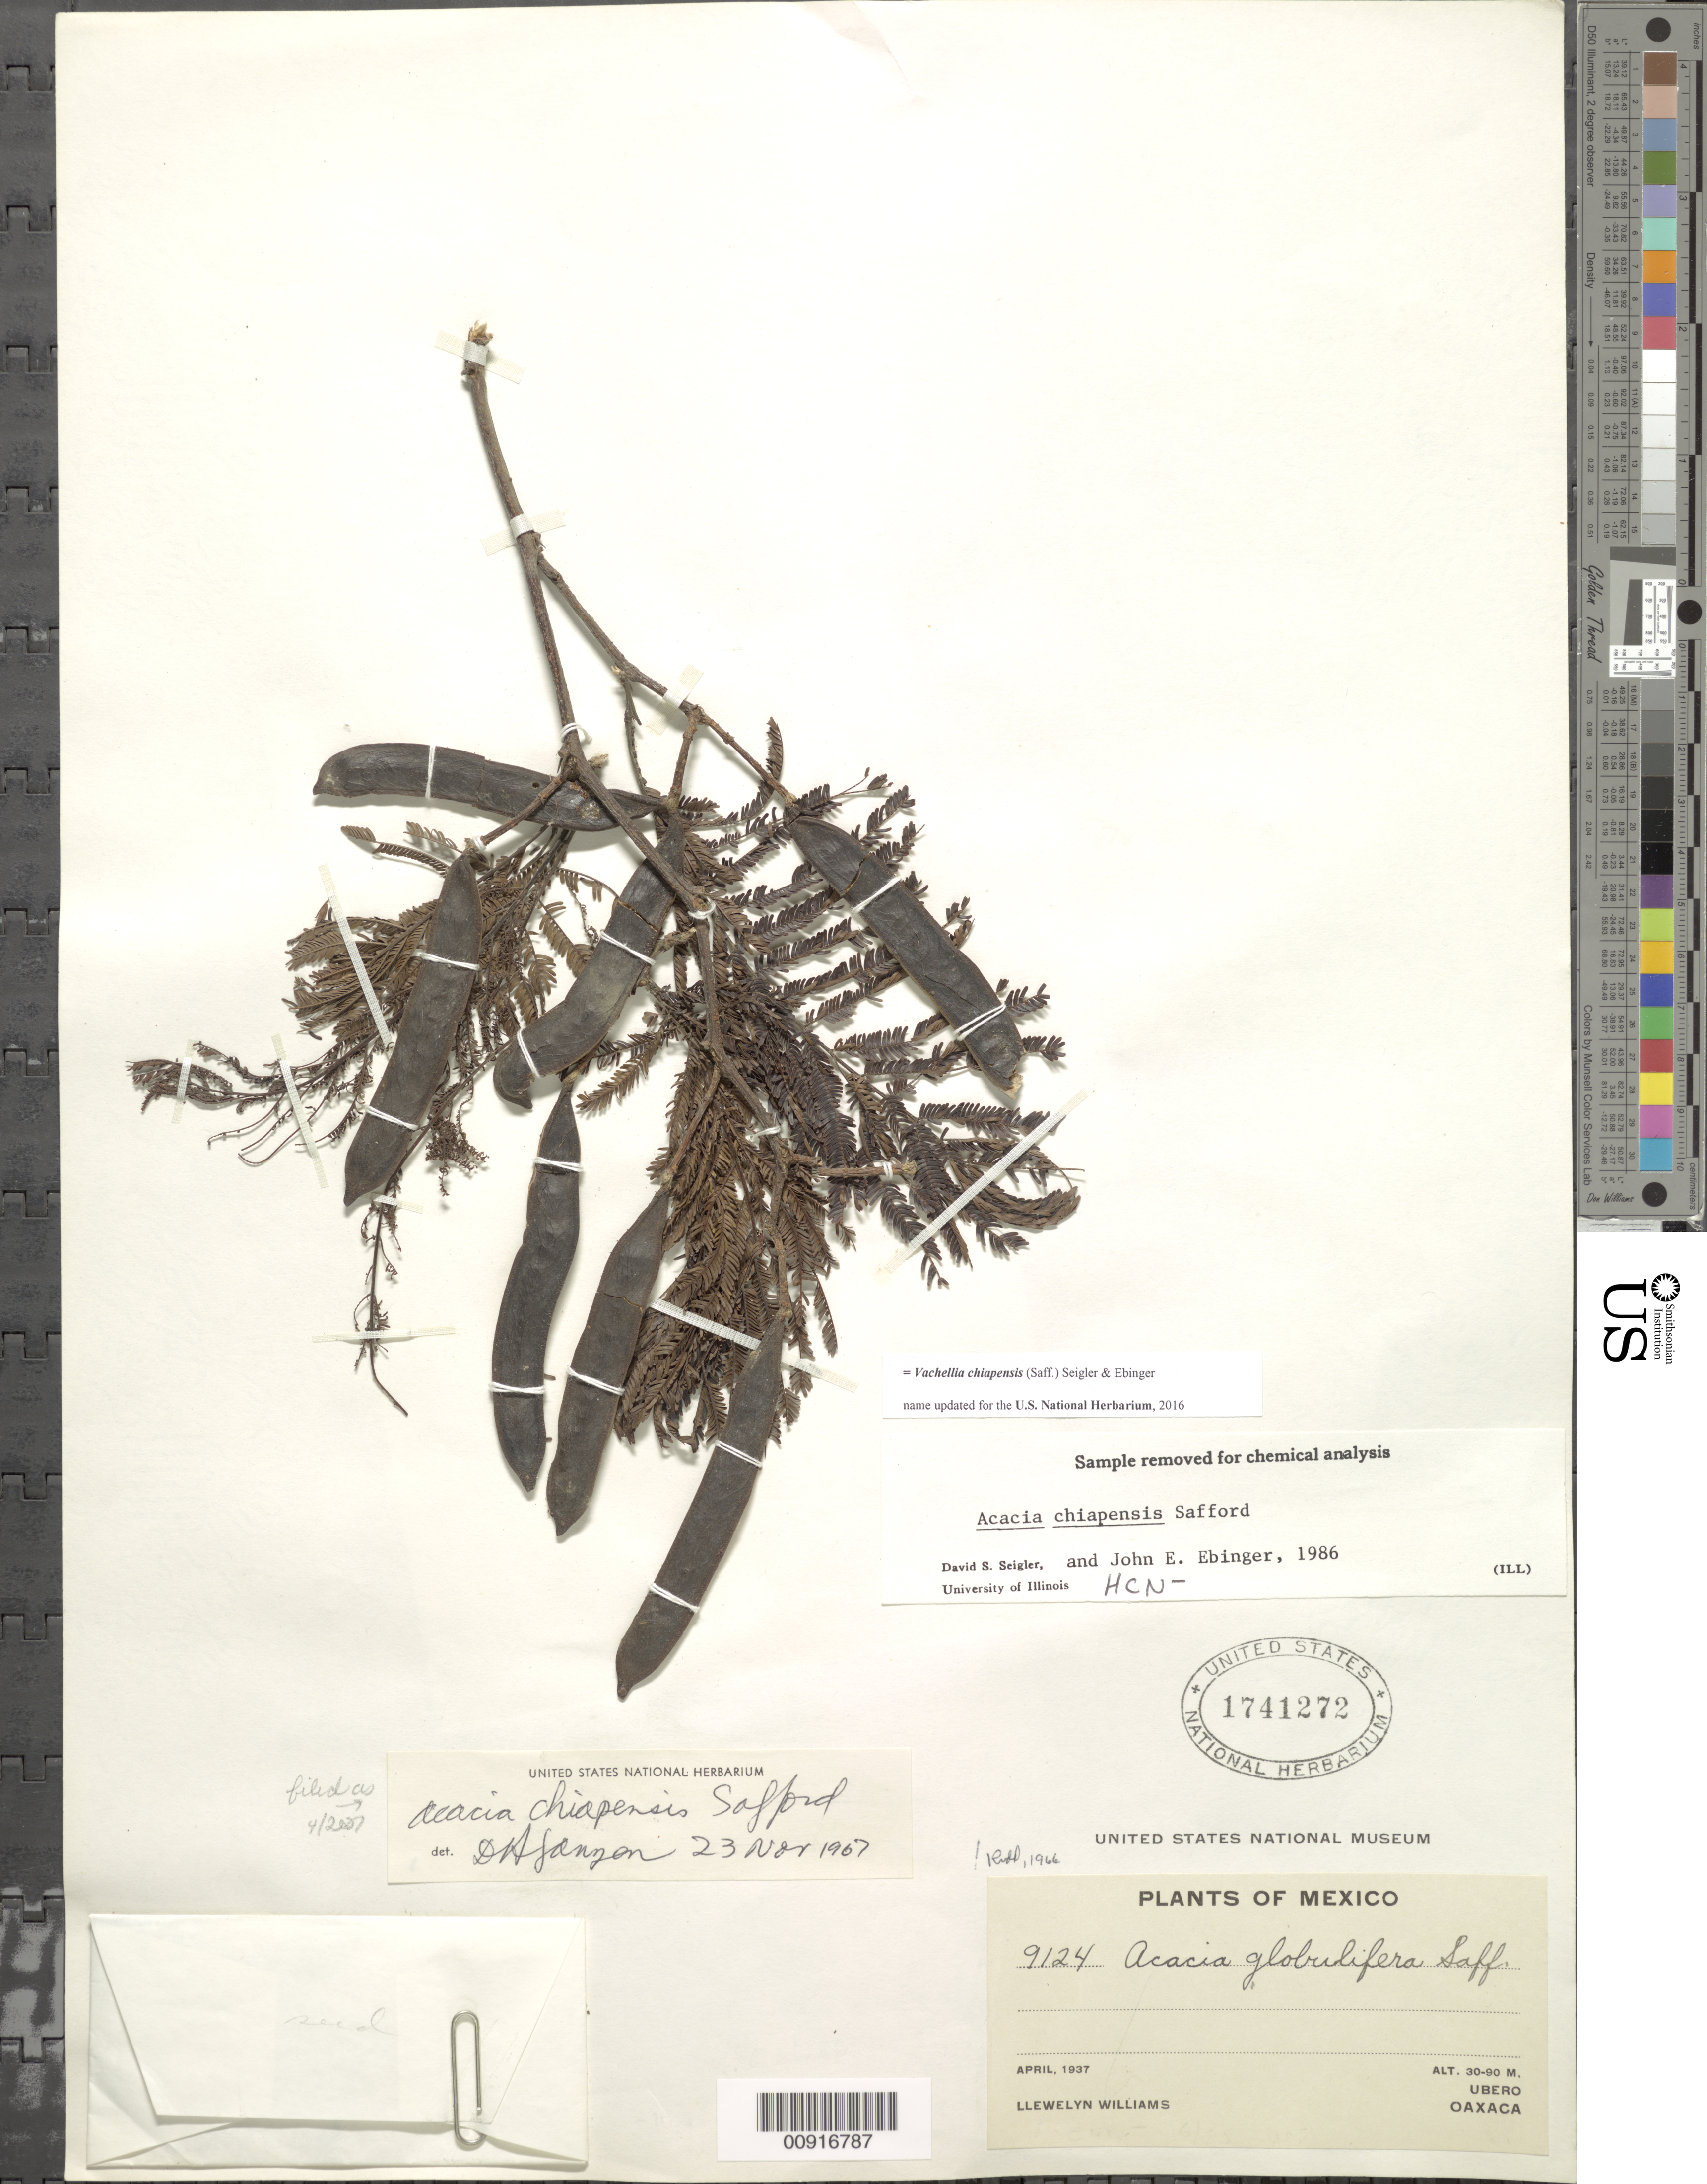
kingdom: Plantae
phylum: Tracheophyta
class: Magnoliopsida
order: Fabales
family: Fabaceae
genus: Vachellia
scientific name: Vachellia chiapensis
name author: (Saff.) Seigler & Ebinger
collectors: L. Williams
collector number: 9124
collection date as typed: Apr 1937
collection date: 1937-04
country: Mexico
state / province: Oaxaca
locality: Ubero, Oaxaca.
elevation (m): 90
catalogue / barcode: US 1741272